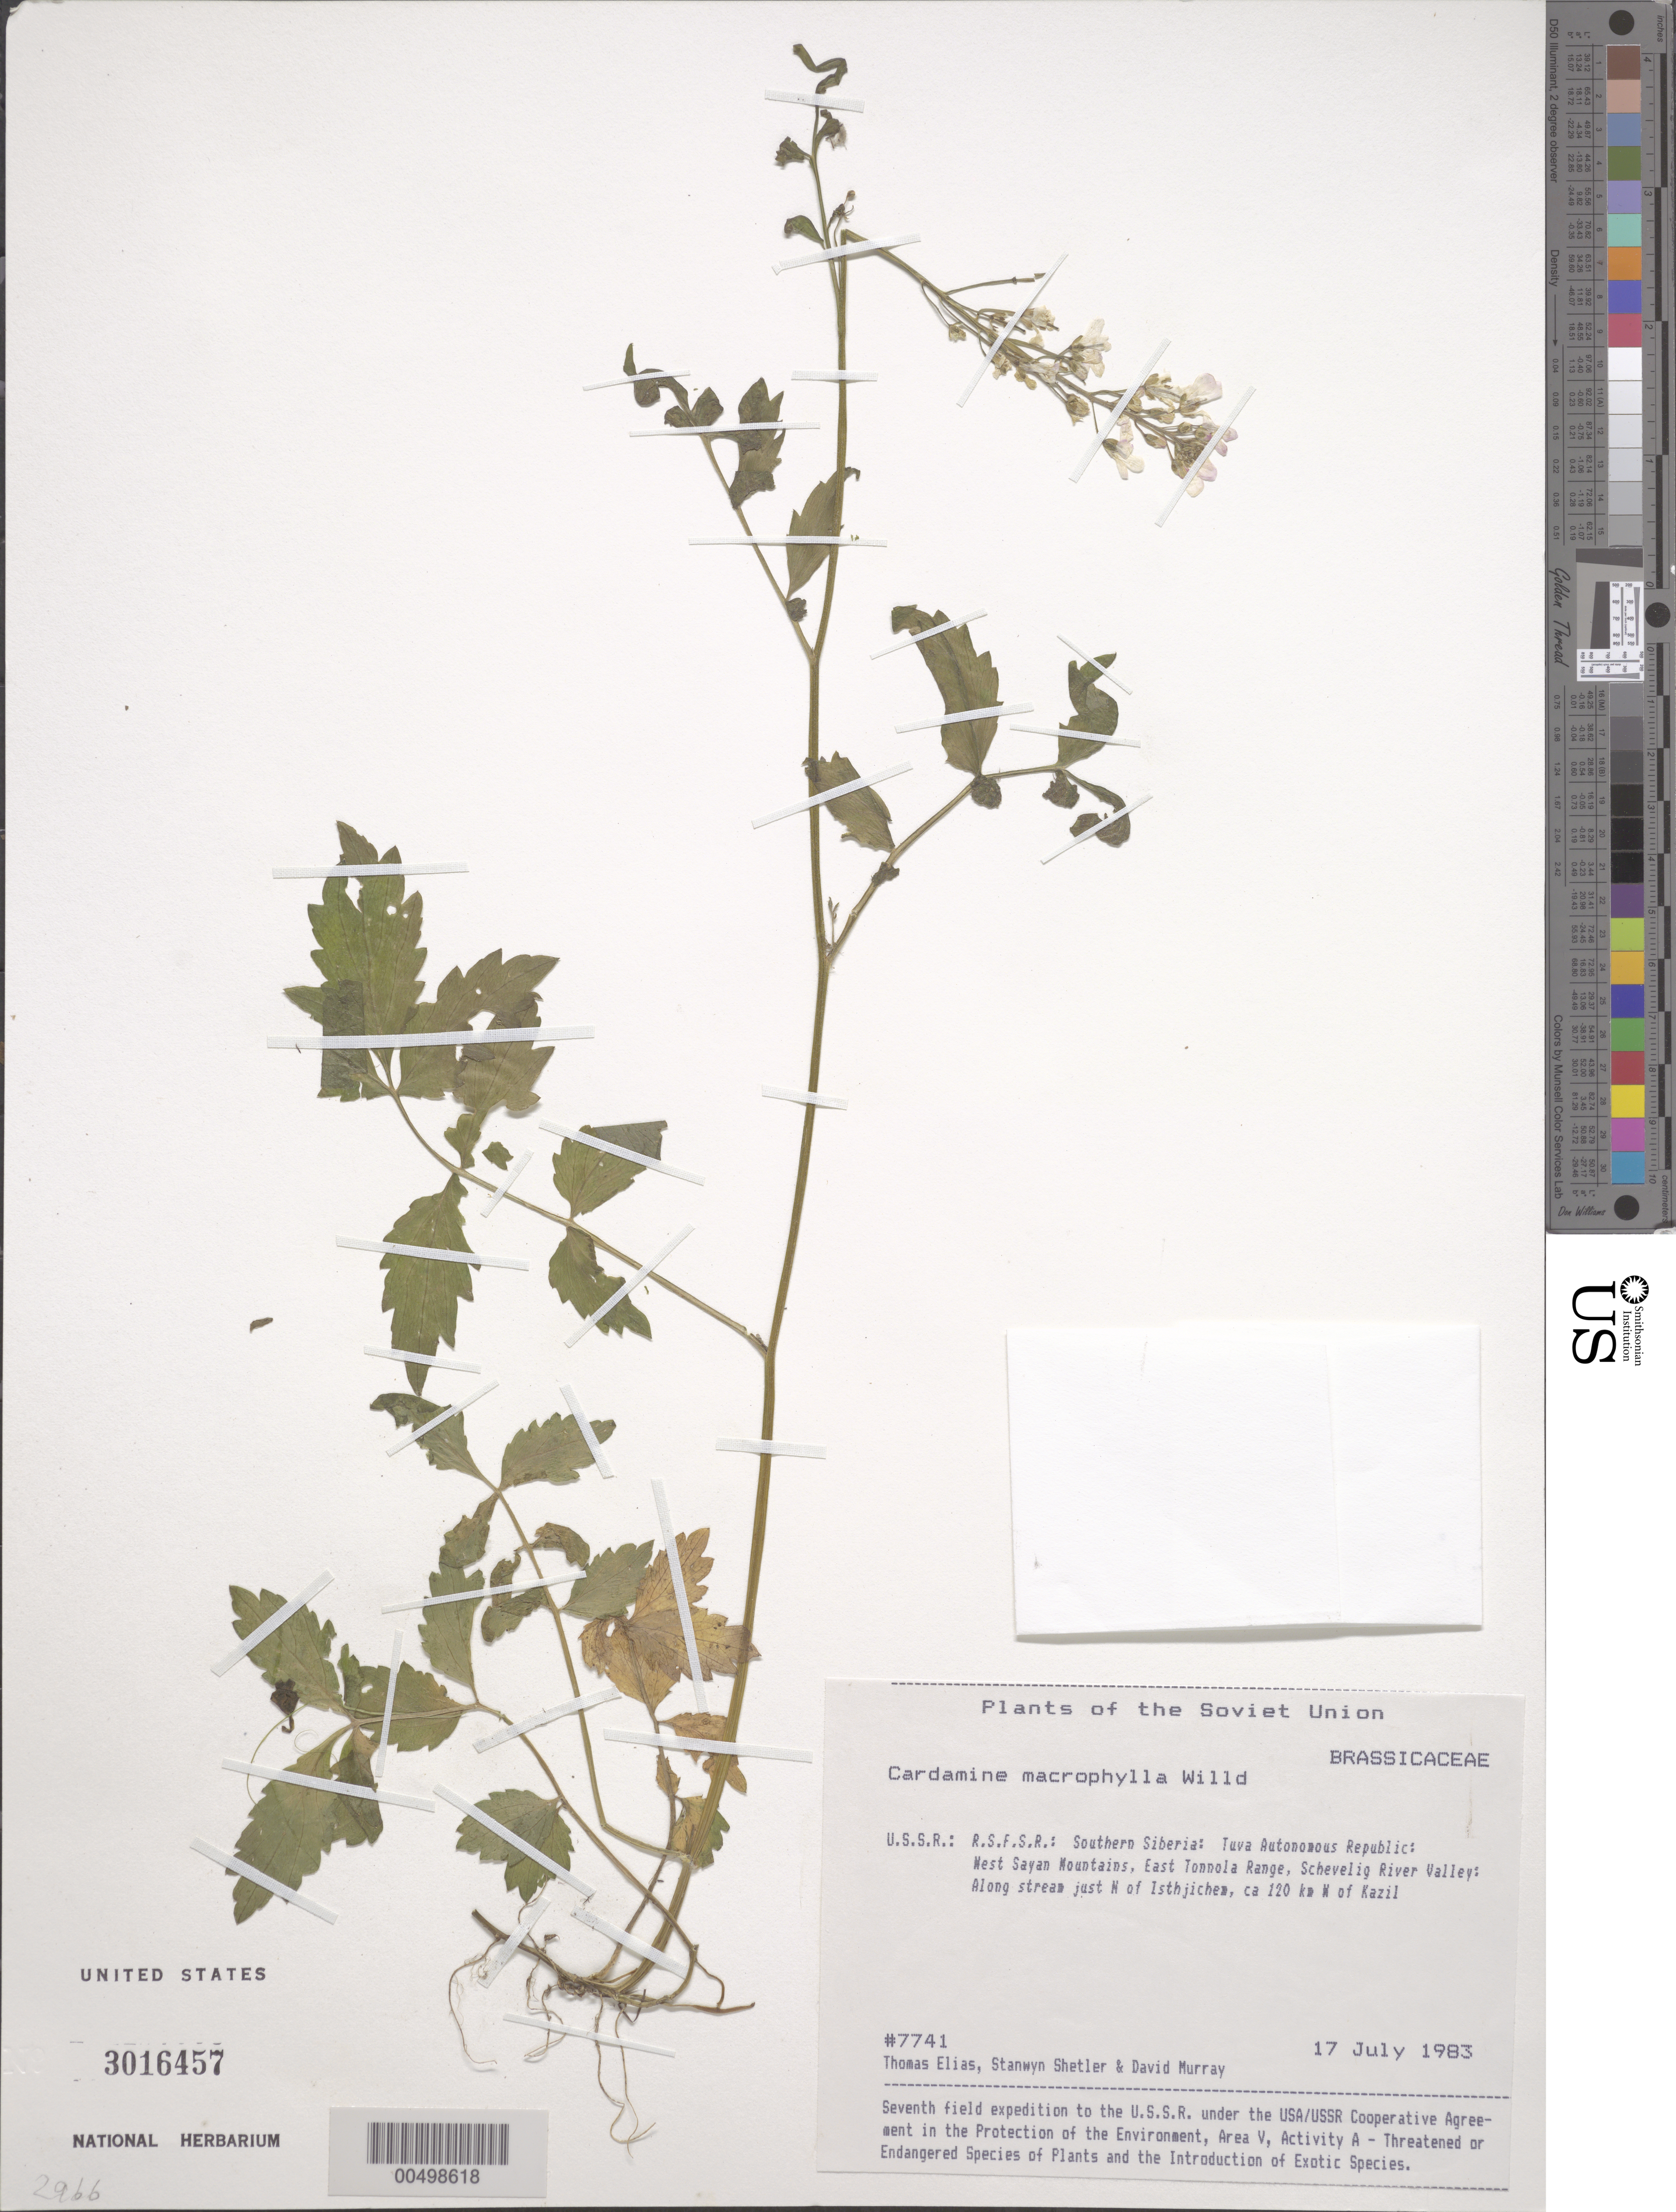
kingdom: Plantae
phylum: Tracheophyta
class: Magnoliopsida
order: Brassicales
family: Brassicaceae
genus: Cardamine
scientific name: Cardamine macrophylla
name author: Willd.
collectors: T. Elias, S. Shetler & D. F. Murray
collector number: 7741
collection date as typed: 17 Jul 1983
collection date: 1983-07-17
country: Russian Federation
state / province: Tuva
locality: West Sayan Mountains, E Tonnola [Tannu-Ola] Range, Schevelig River Valley, just N of Isthjichem [Ishti-Khem], *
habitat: along stream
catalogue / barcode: US 3016457